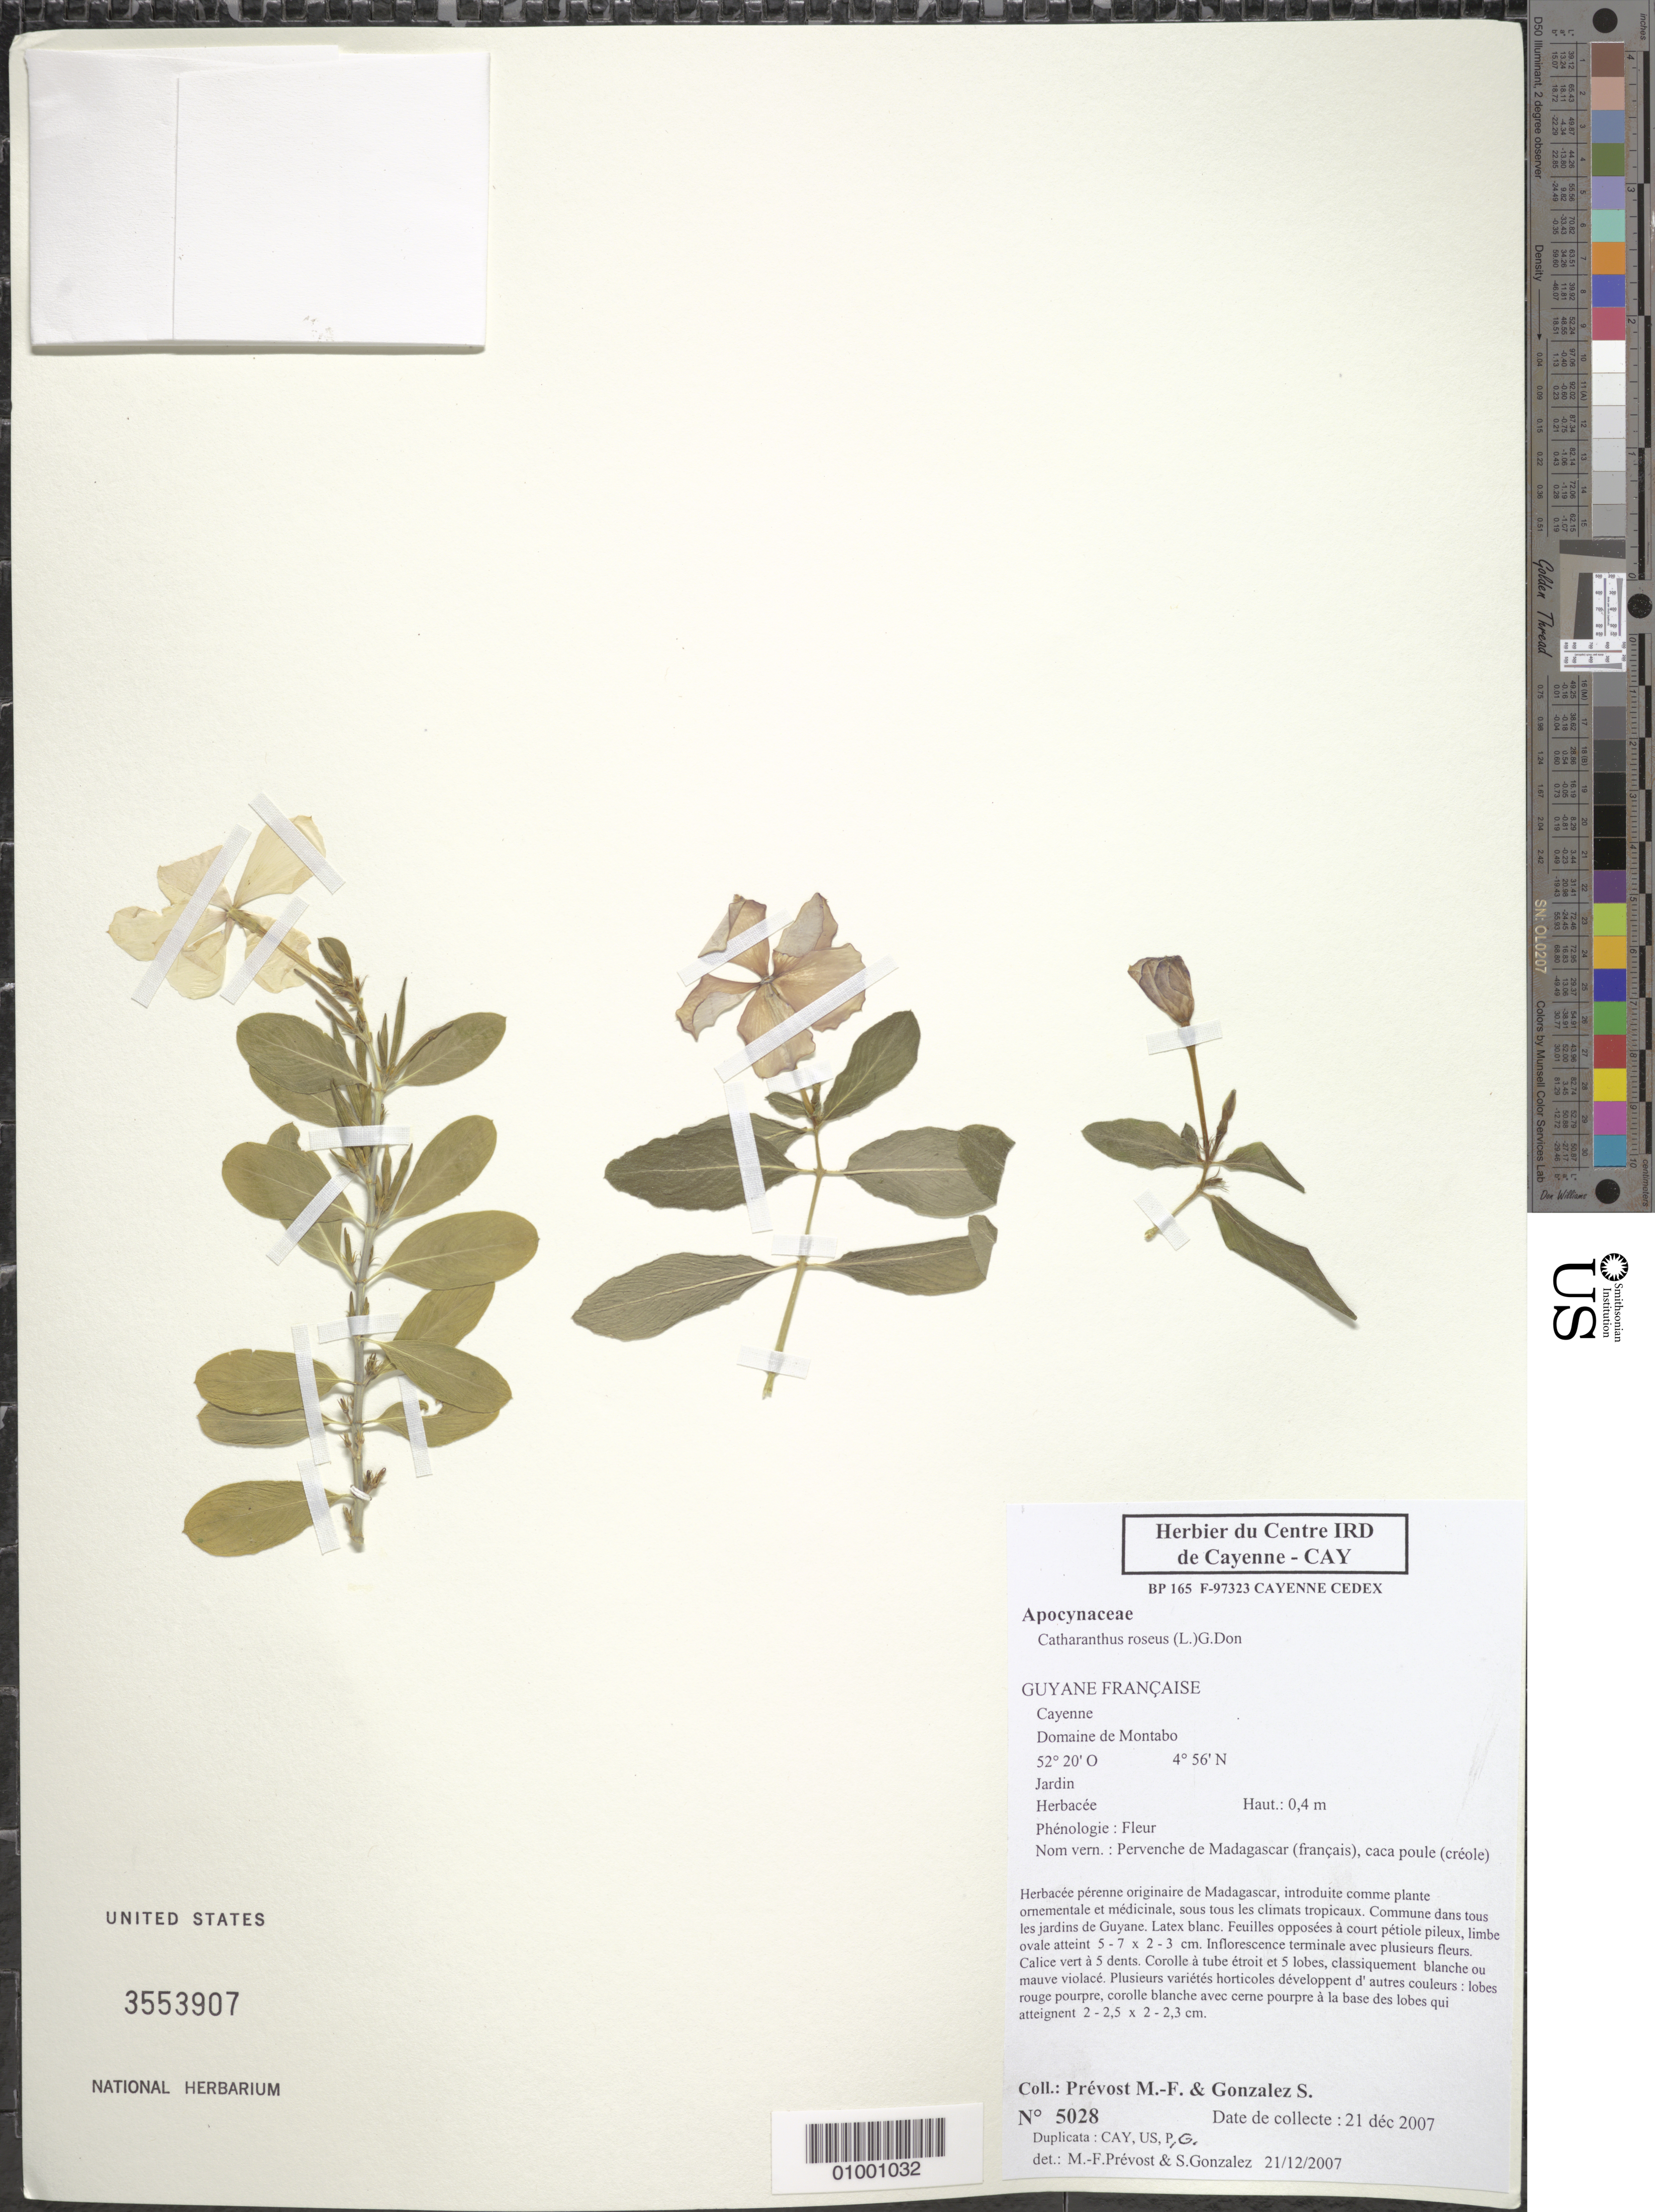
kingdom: Plantae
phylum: Tracheophyta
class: Magnoliopsida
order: Gentianales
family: Apocynaceae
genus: Catharanthus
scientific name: Catharanthus roseus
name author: (L.) G. Don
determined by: Gonzalez, S.; Prévost, M.-F.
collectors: M.-F. Prévost & S. Gonzalez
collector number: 5028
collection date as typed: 21-Dec-07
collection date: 2007-12-21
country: French Guiana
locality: Cayenne, Domaine de Montabo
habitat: Jardin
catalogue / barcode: US 3553907